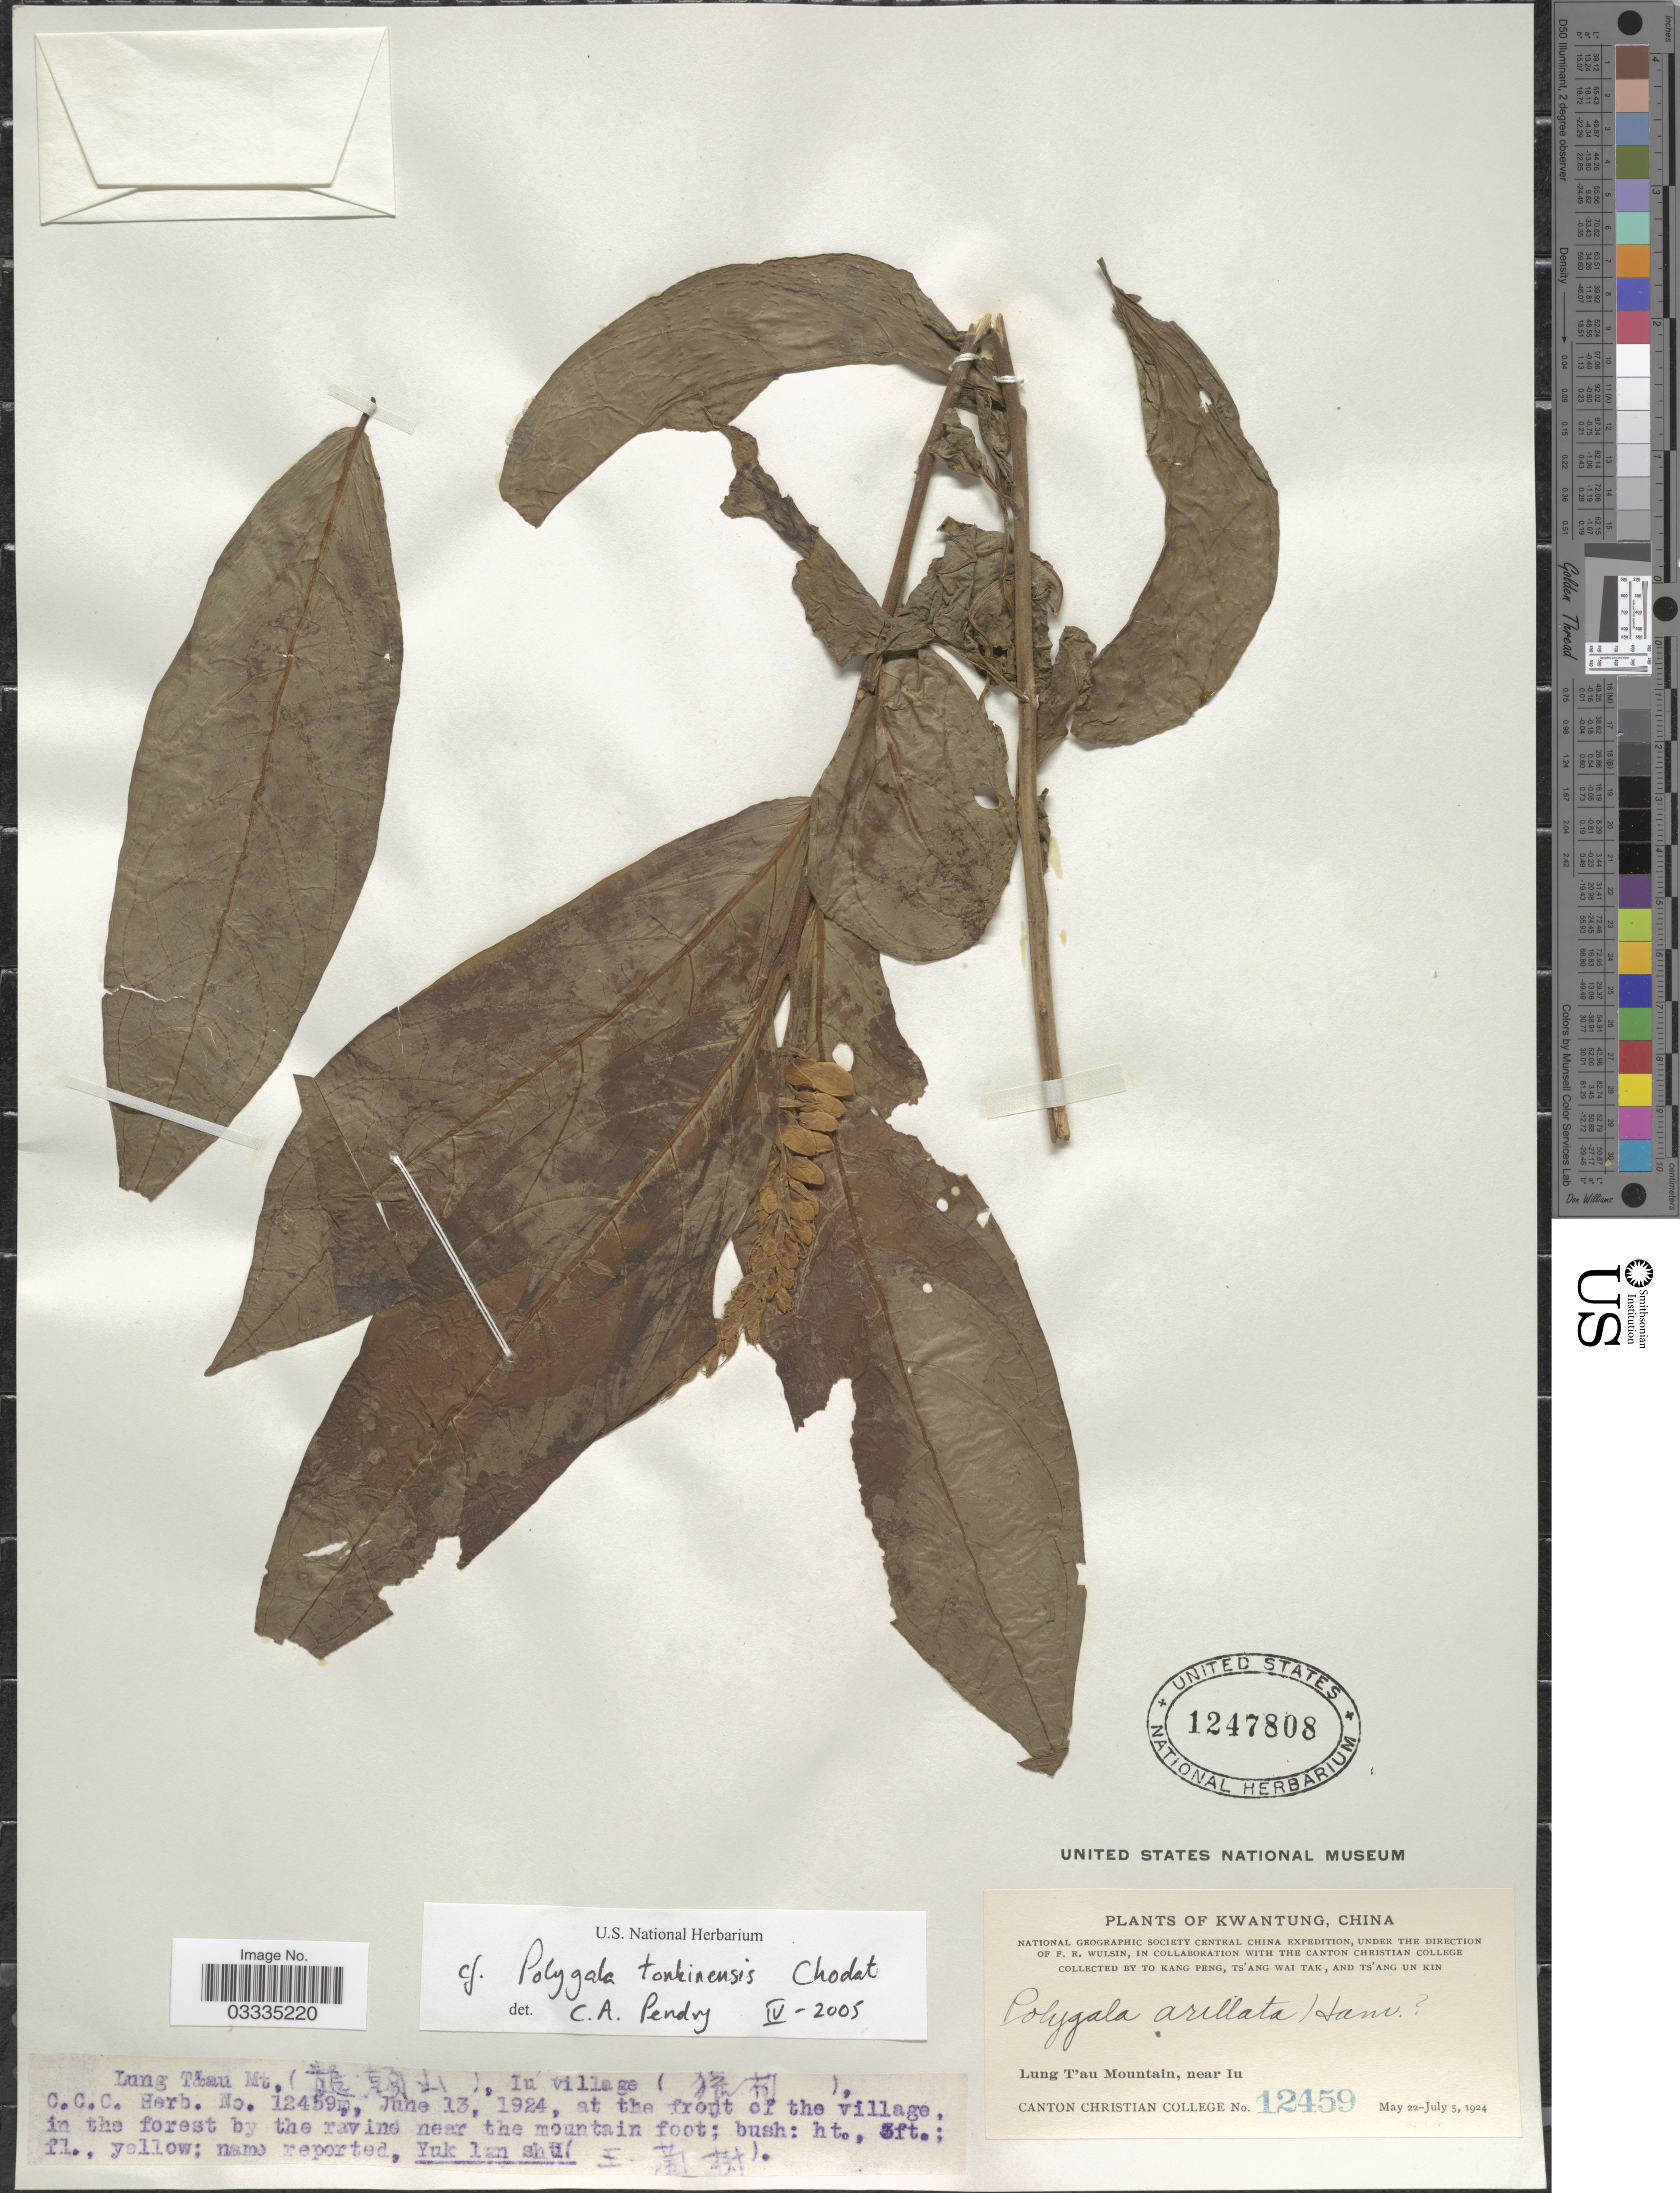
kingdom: Plantae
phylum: Tracheophyta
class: Magnoliopsida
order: Fabales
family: Polygalaceae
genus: Polygala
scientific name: Polygala tonkinensis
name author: Chodat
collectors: K. Peng, W. T. Tsang & Ts' Ang Un Kin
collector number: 12459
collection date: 1924-06-13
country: China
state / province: Guangdong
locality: Kwantung. Lung T'au Mountain (X), near Iu village (X). At the front of the village in the forest by the ravine near the mountain foot.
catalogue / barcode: US 1247808